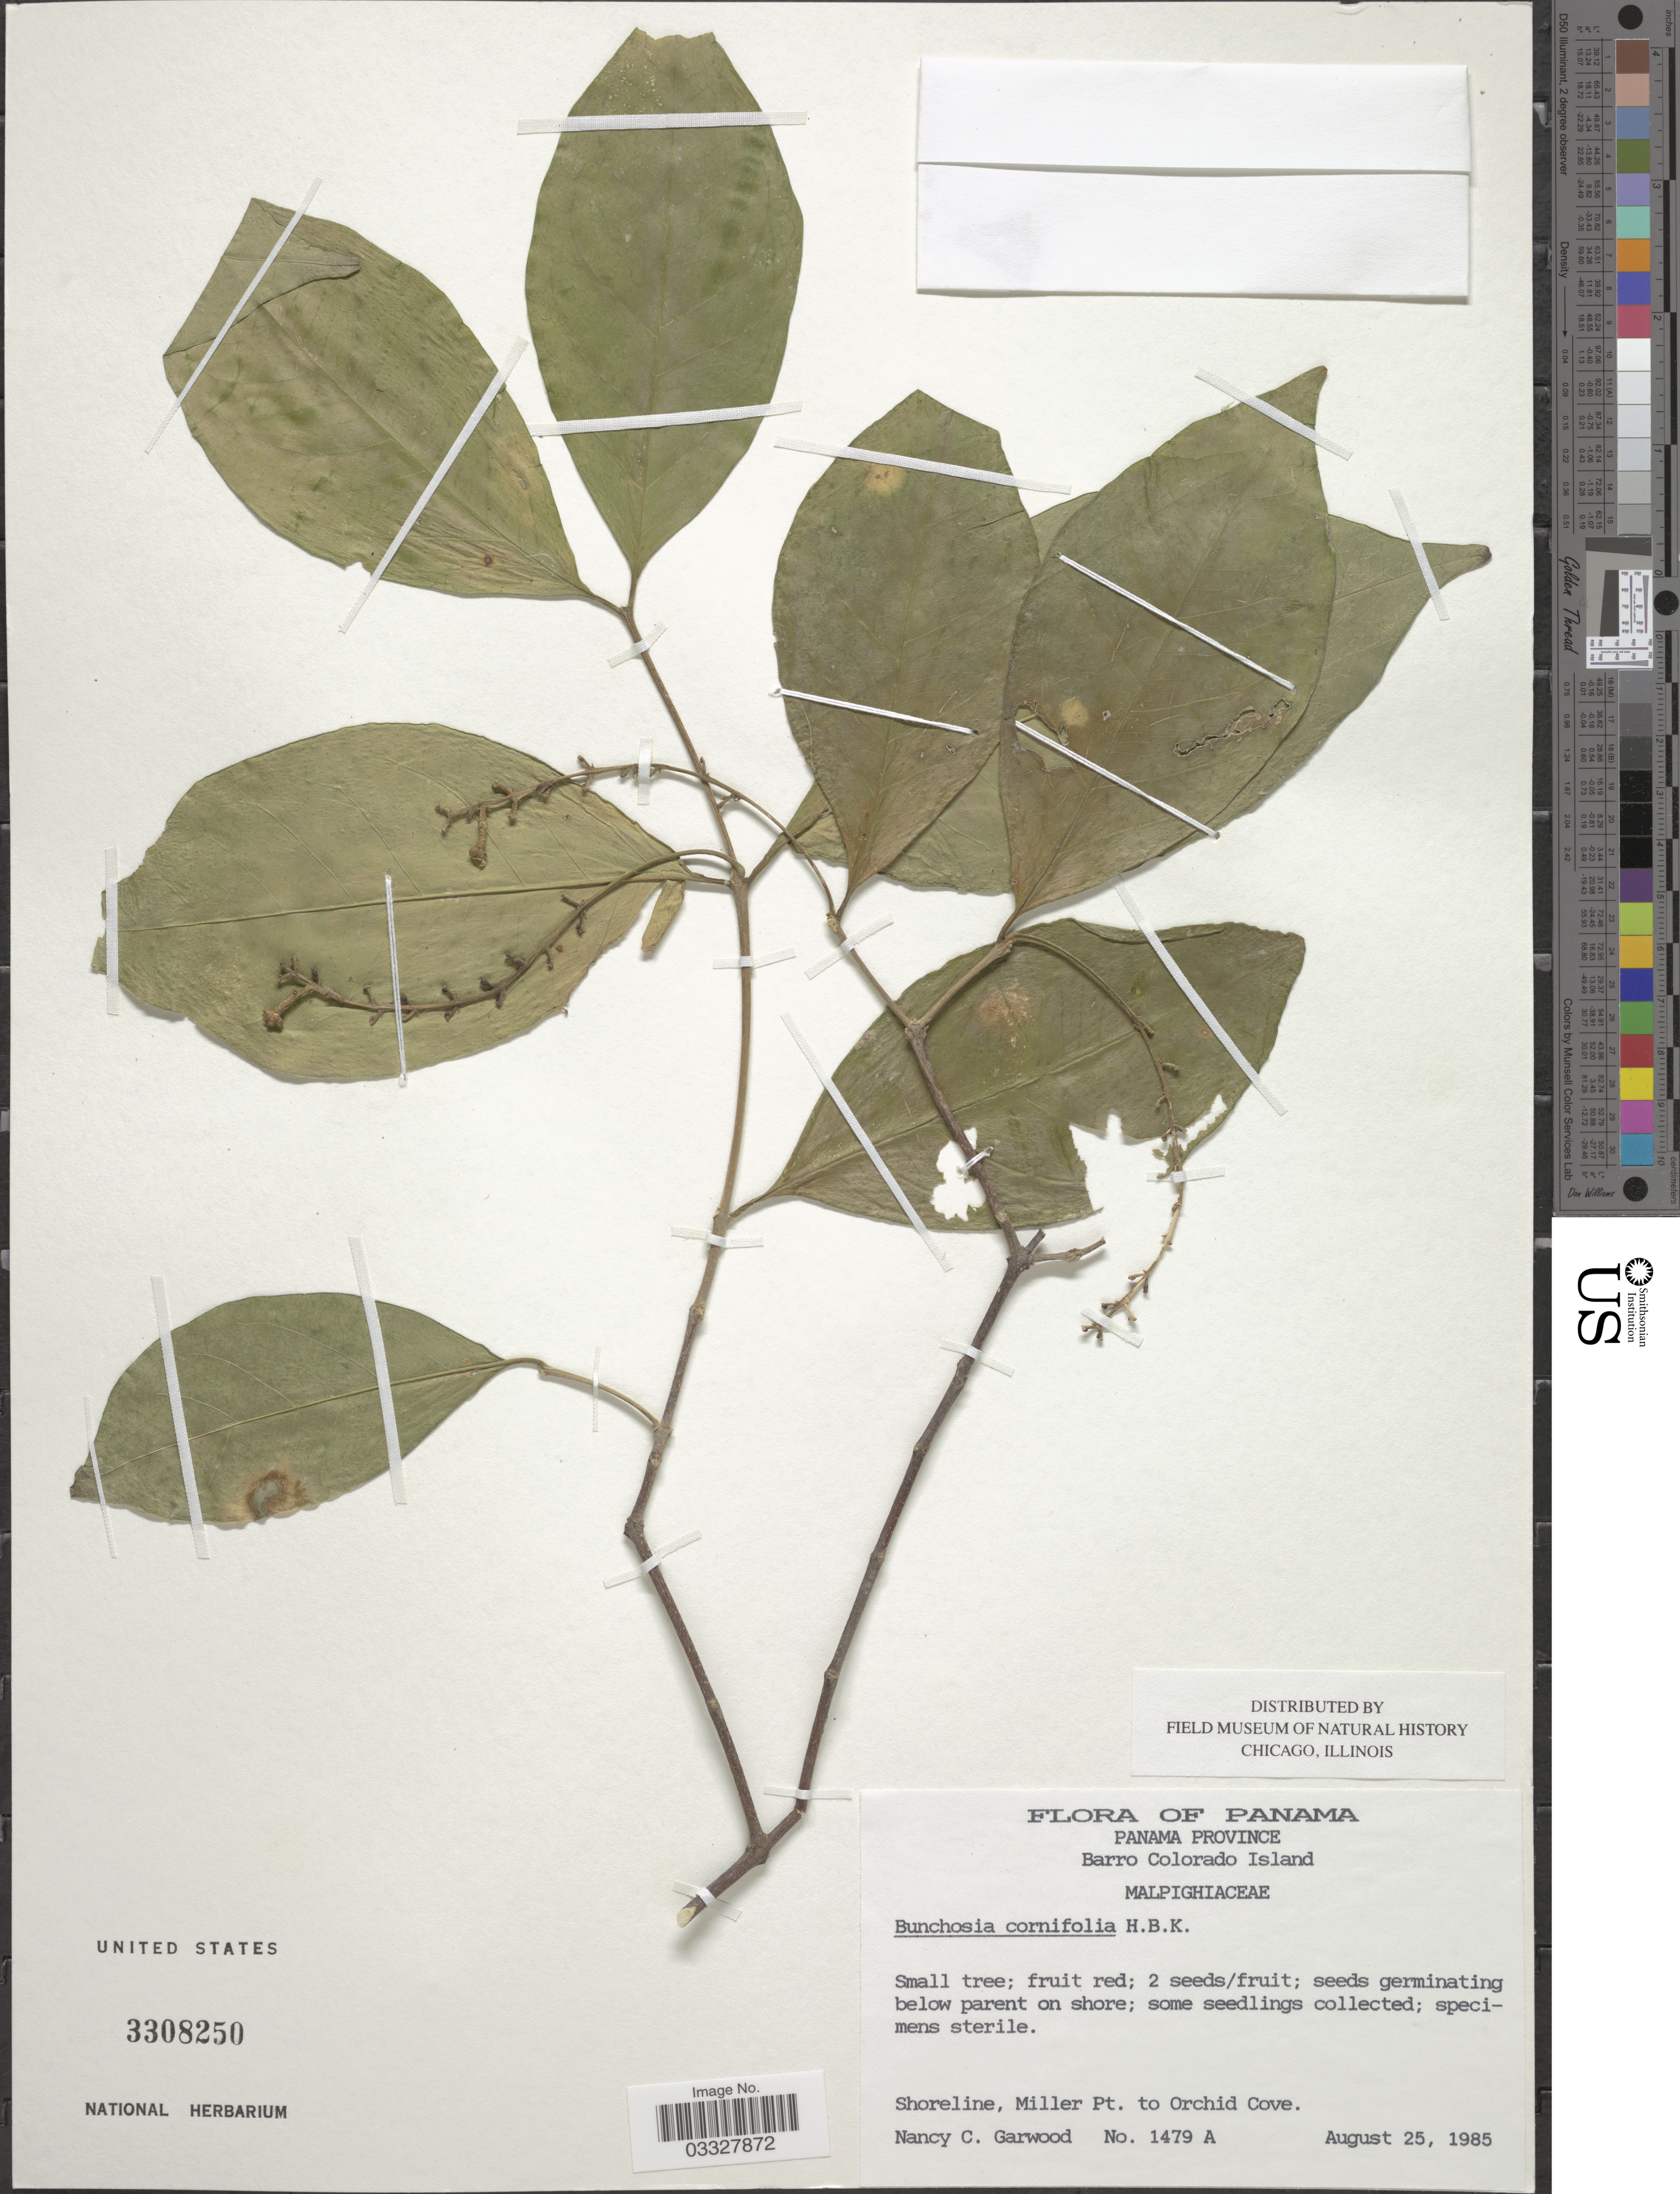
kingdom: Plantae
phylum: Tracheophyta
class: Magnoliopsida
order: Malpighiales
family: Malpighiaceae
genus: Bunchosia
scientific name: Bunchosia cornifolia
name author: Kunth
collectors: N. C. Garwood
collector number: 1479 A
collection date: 1985-08-25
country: Panama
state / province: Panamá Oeste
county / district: Canal Zone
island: Barro Colorado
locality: Barro Colorado Island. Shoreline, Miller Pt. to Orchid Cove.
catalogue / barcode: US 3308250